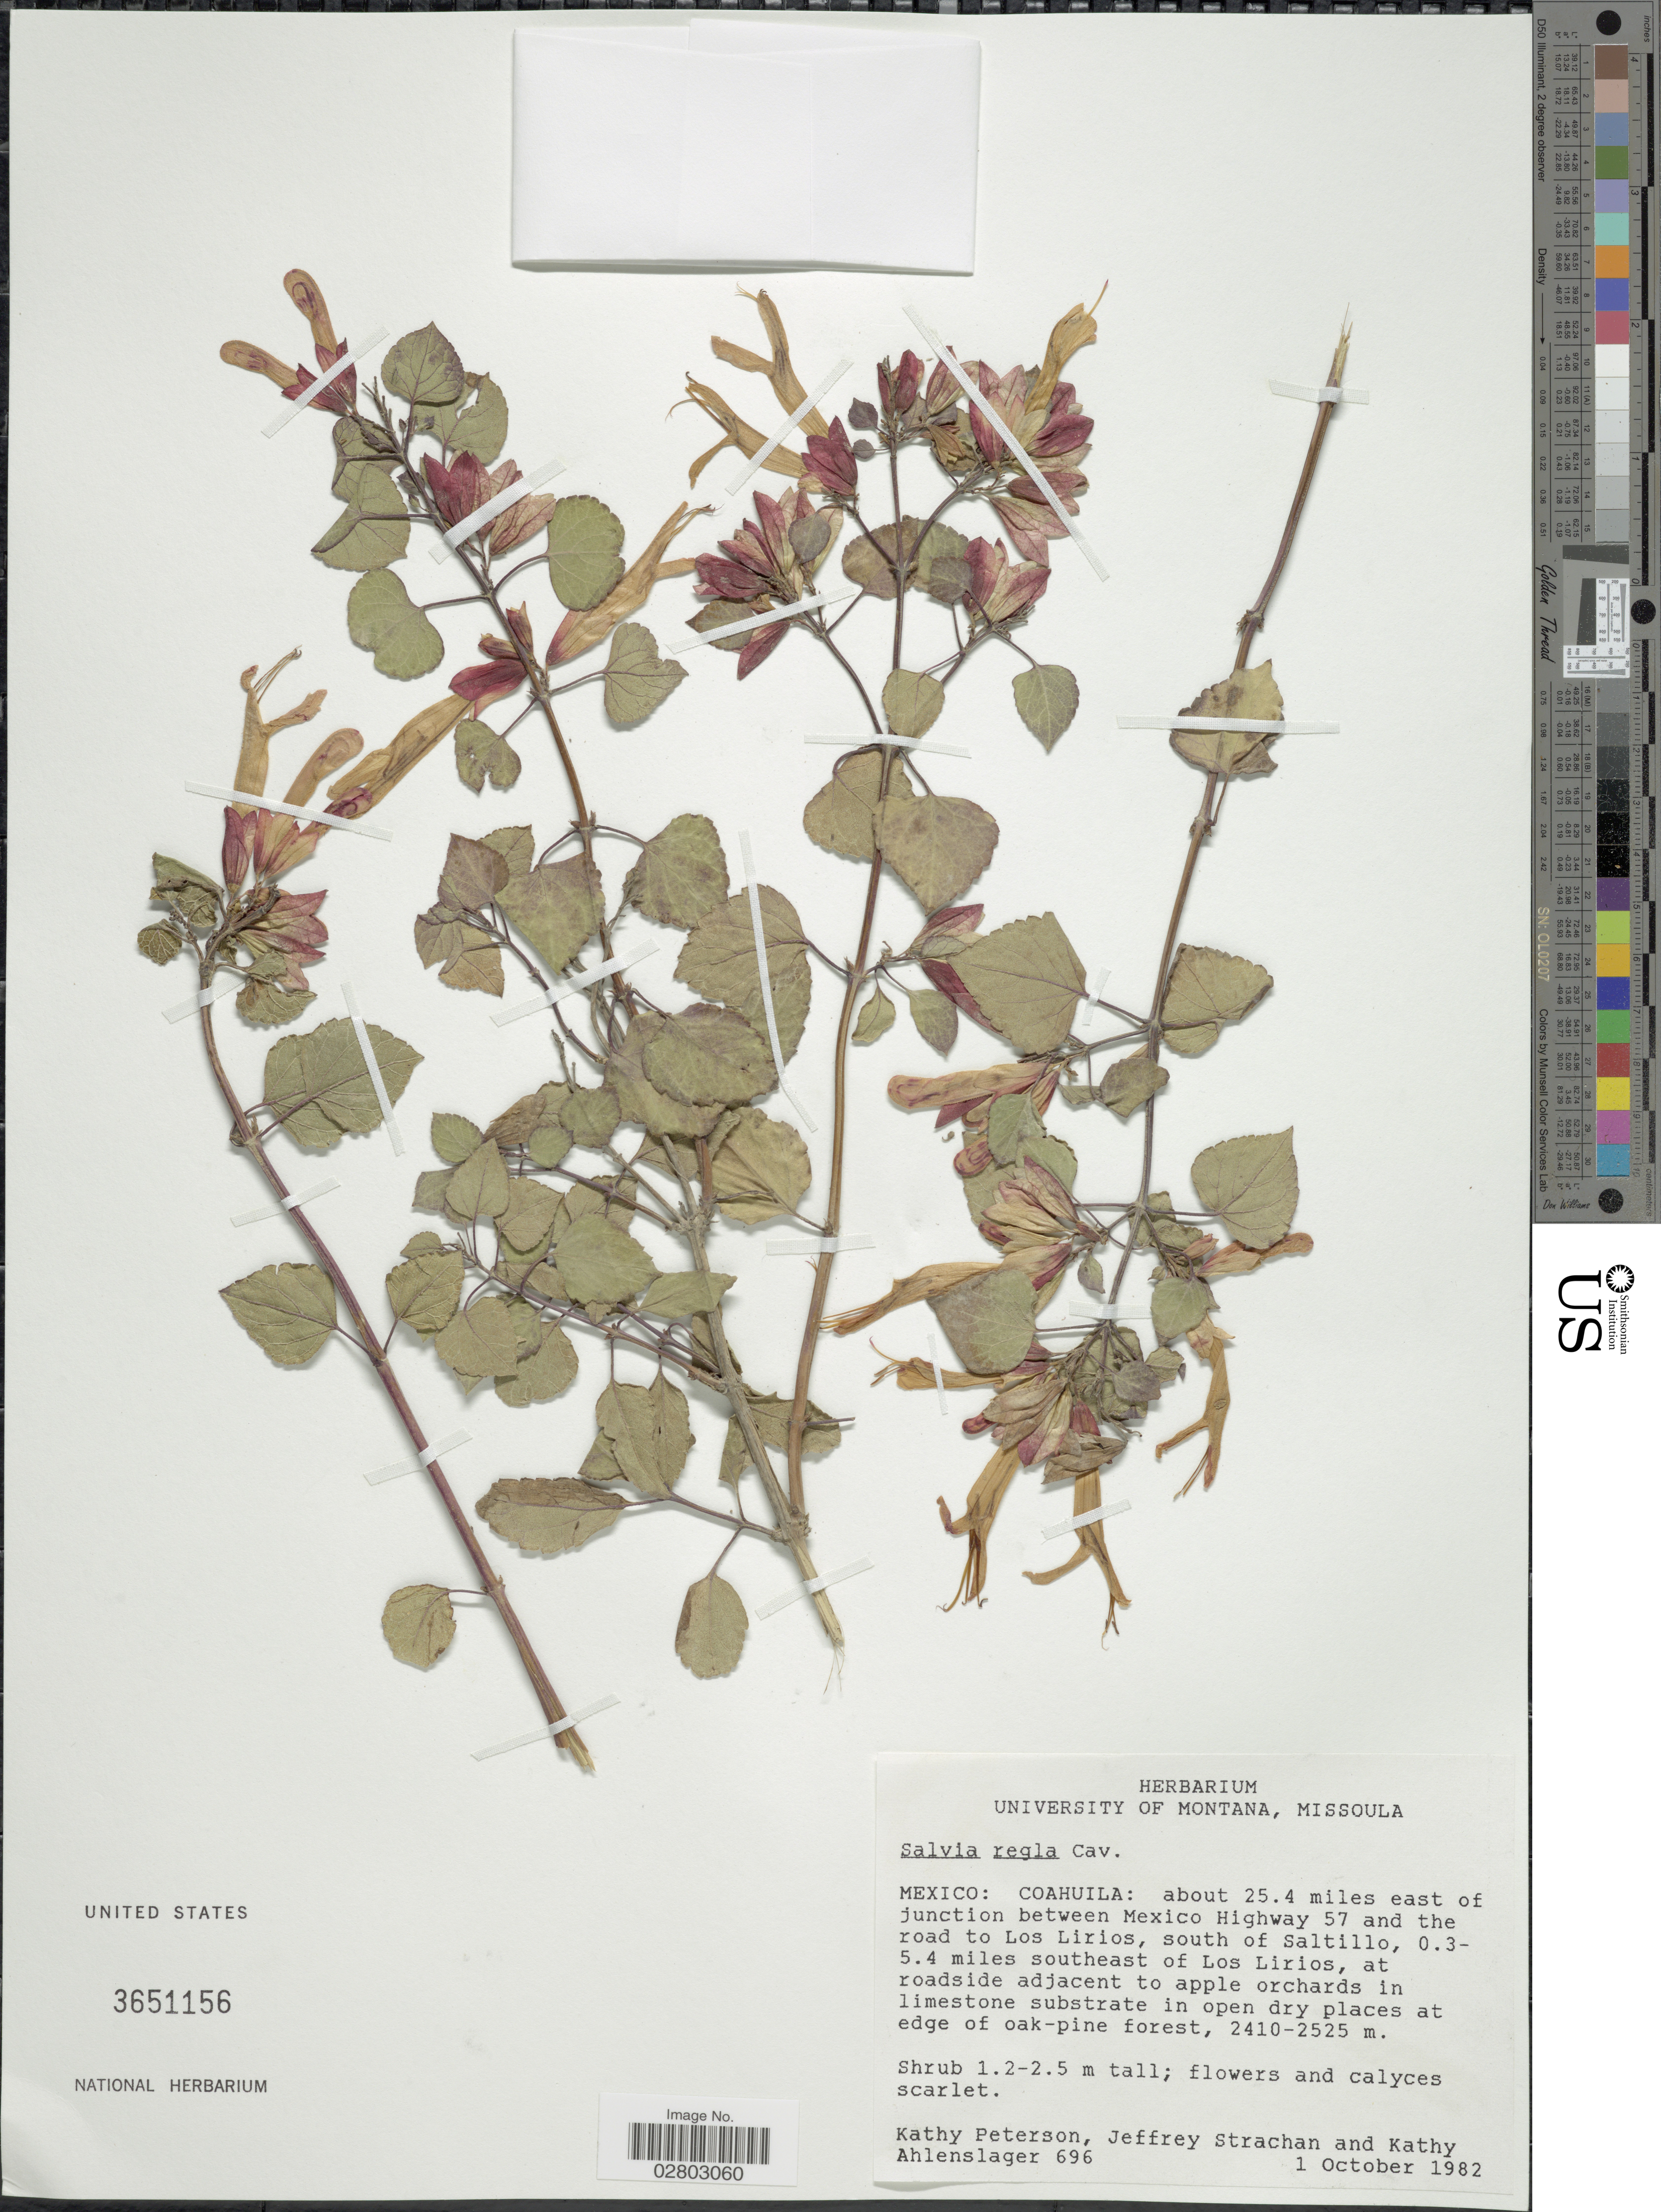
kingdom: Plantae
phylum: Tracheophyta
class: Magnoliopsida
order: Lamiales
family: Lamiaceae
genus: Salvia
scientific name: Salvia regla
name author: Cav.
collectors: K. Peterson, J. Strachan & K. Ahlenslager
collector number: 696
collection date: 1982-10-01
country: Mexico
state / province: Coahuila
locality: About 25.4 miles east of junction between Mexico Highway 57 and the road to Los Lirios, south of Saltillo, 0.3-5.4 miles southeast of Los Lirios, at roadside.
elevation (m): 2410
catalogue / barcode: US 3651156